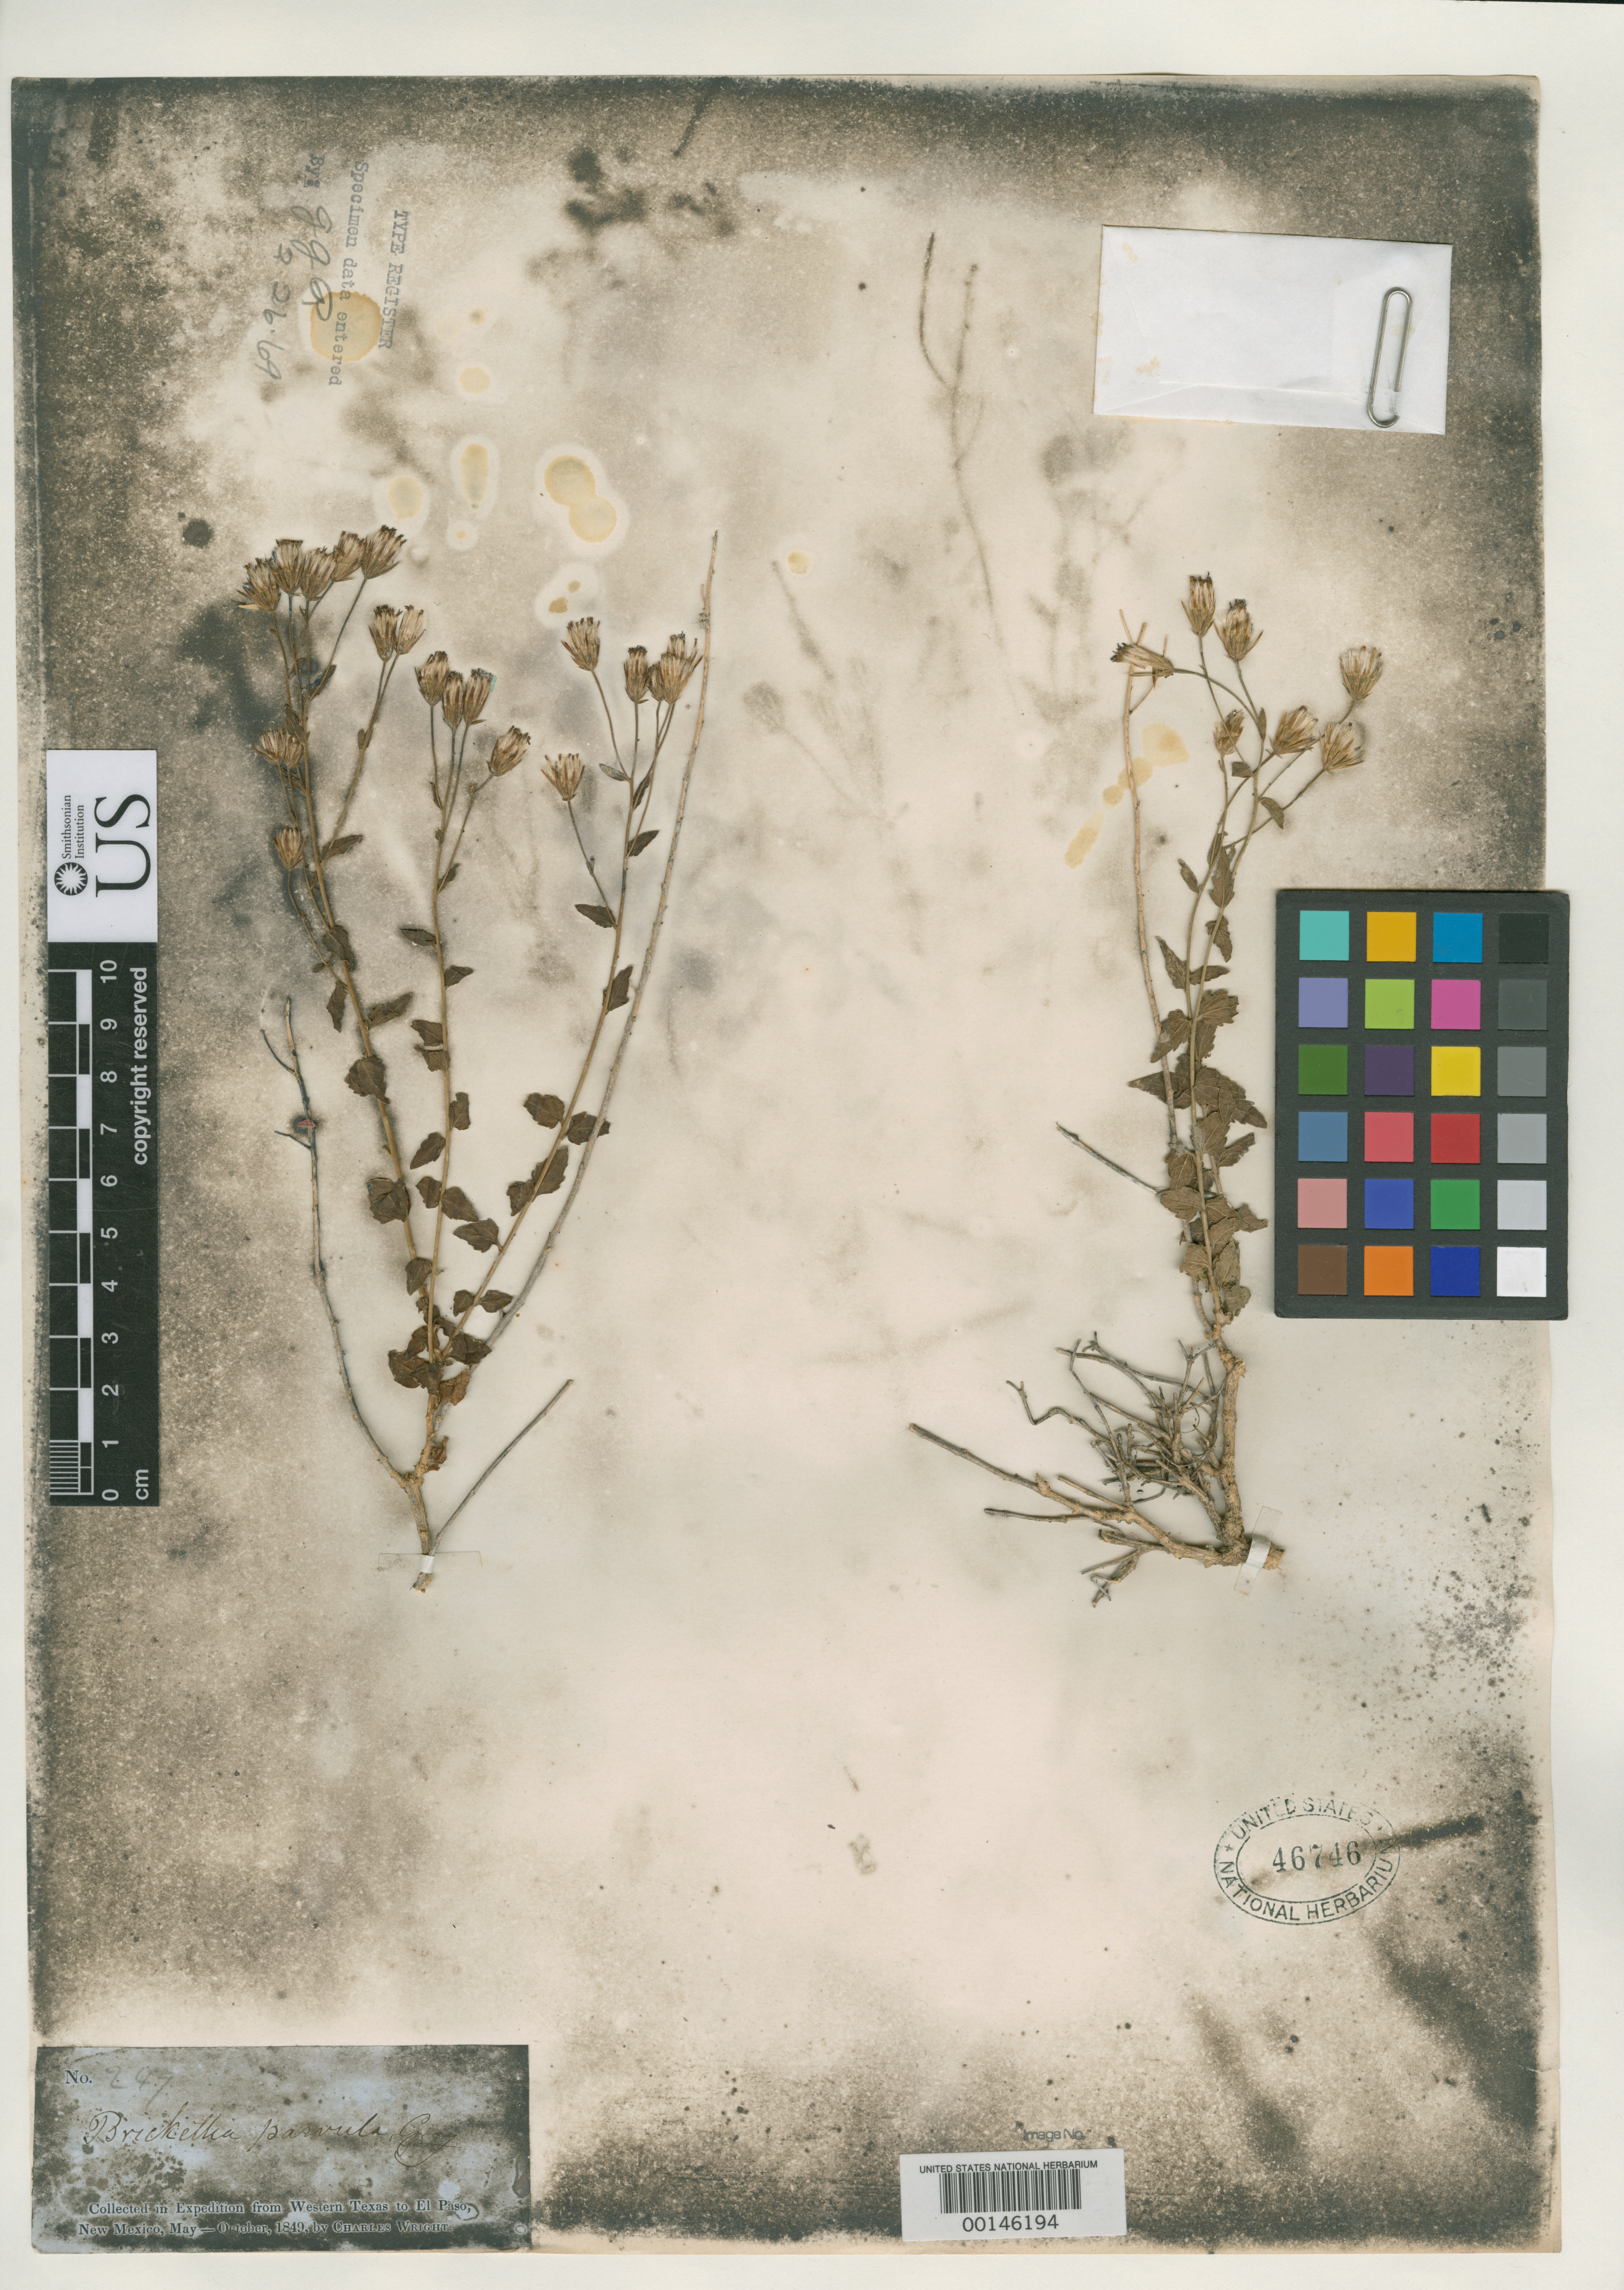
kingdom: Plantae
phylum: Tracheophyta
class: Magnoliopsida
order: Asterales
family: Asteraceae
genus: Brickellia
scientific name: Brickellia parvula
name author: A. Gray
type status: Type Collection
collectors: C. Wright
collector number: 249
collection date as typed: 1849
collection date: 1849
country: United States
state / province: Texas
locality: Pass of the Limpia.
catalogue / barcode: US 46746